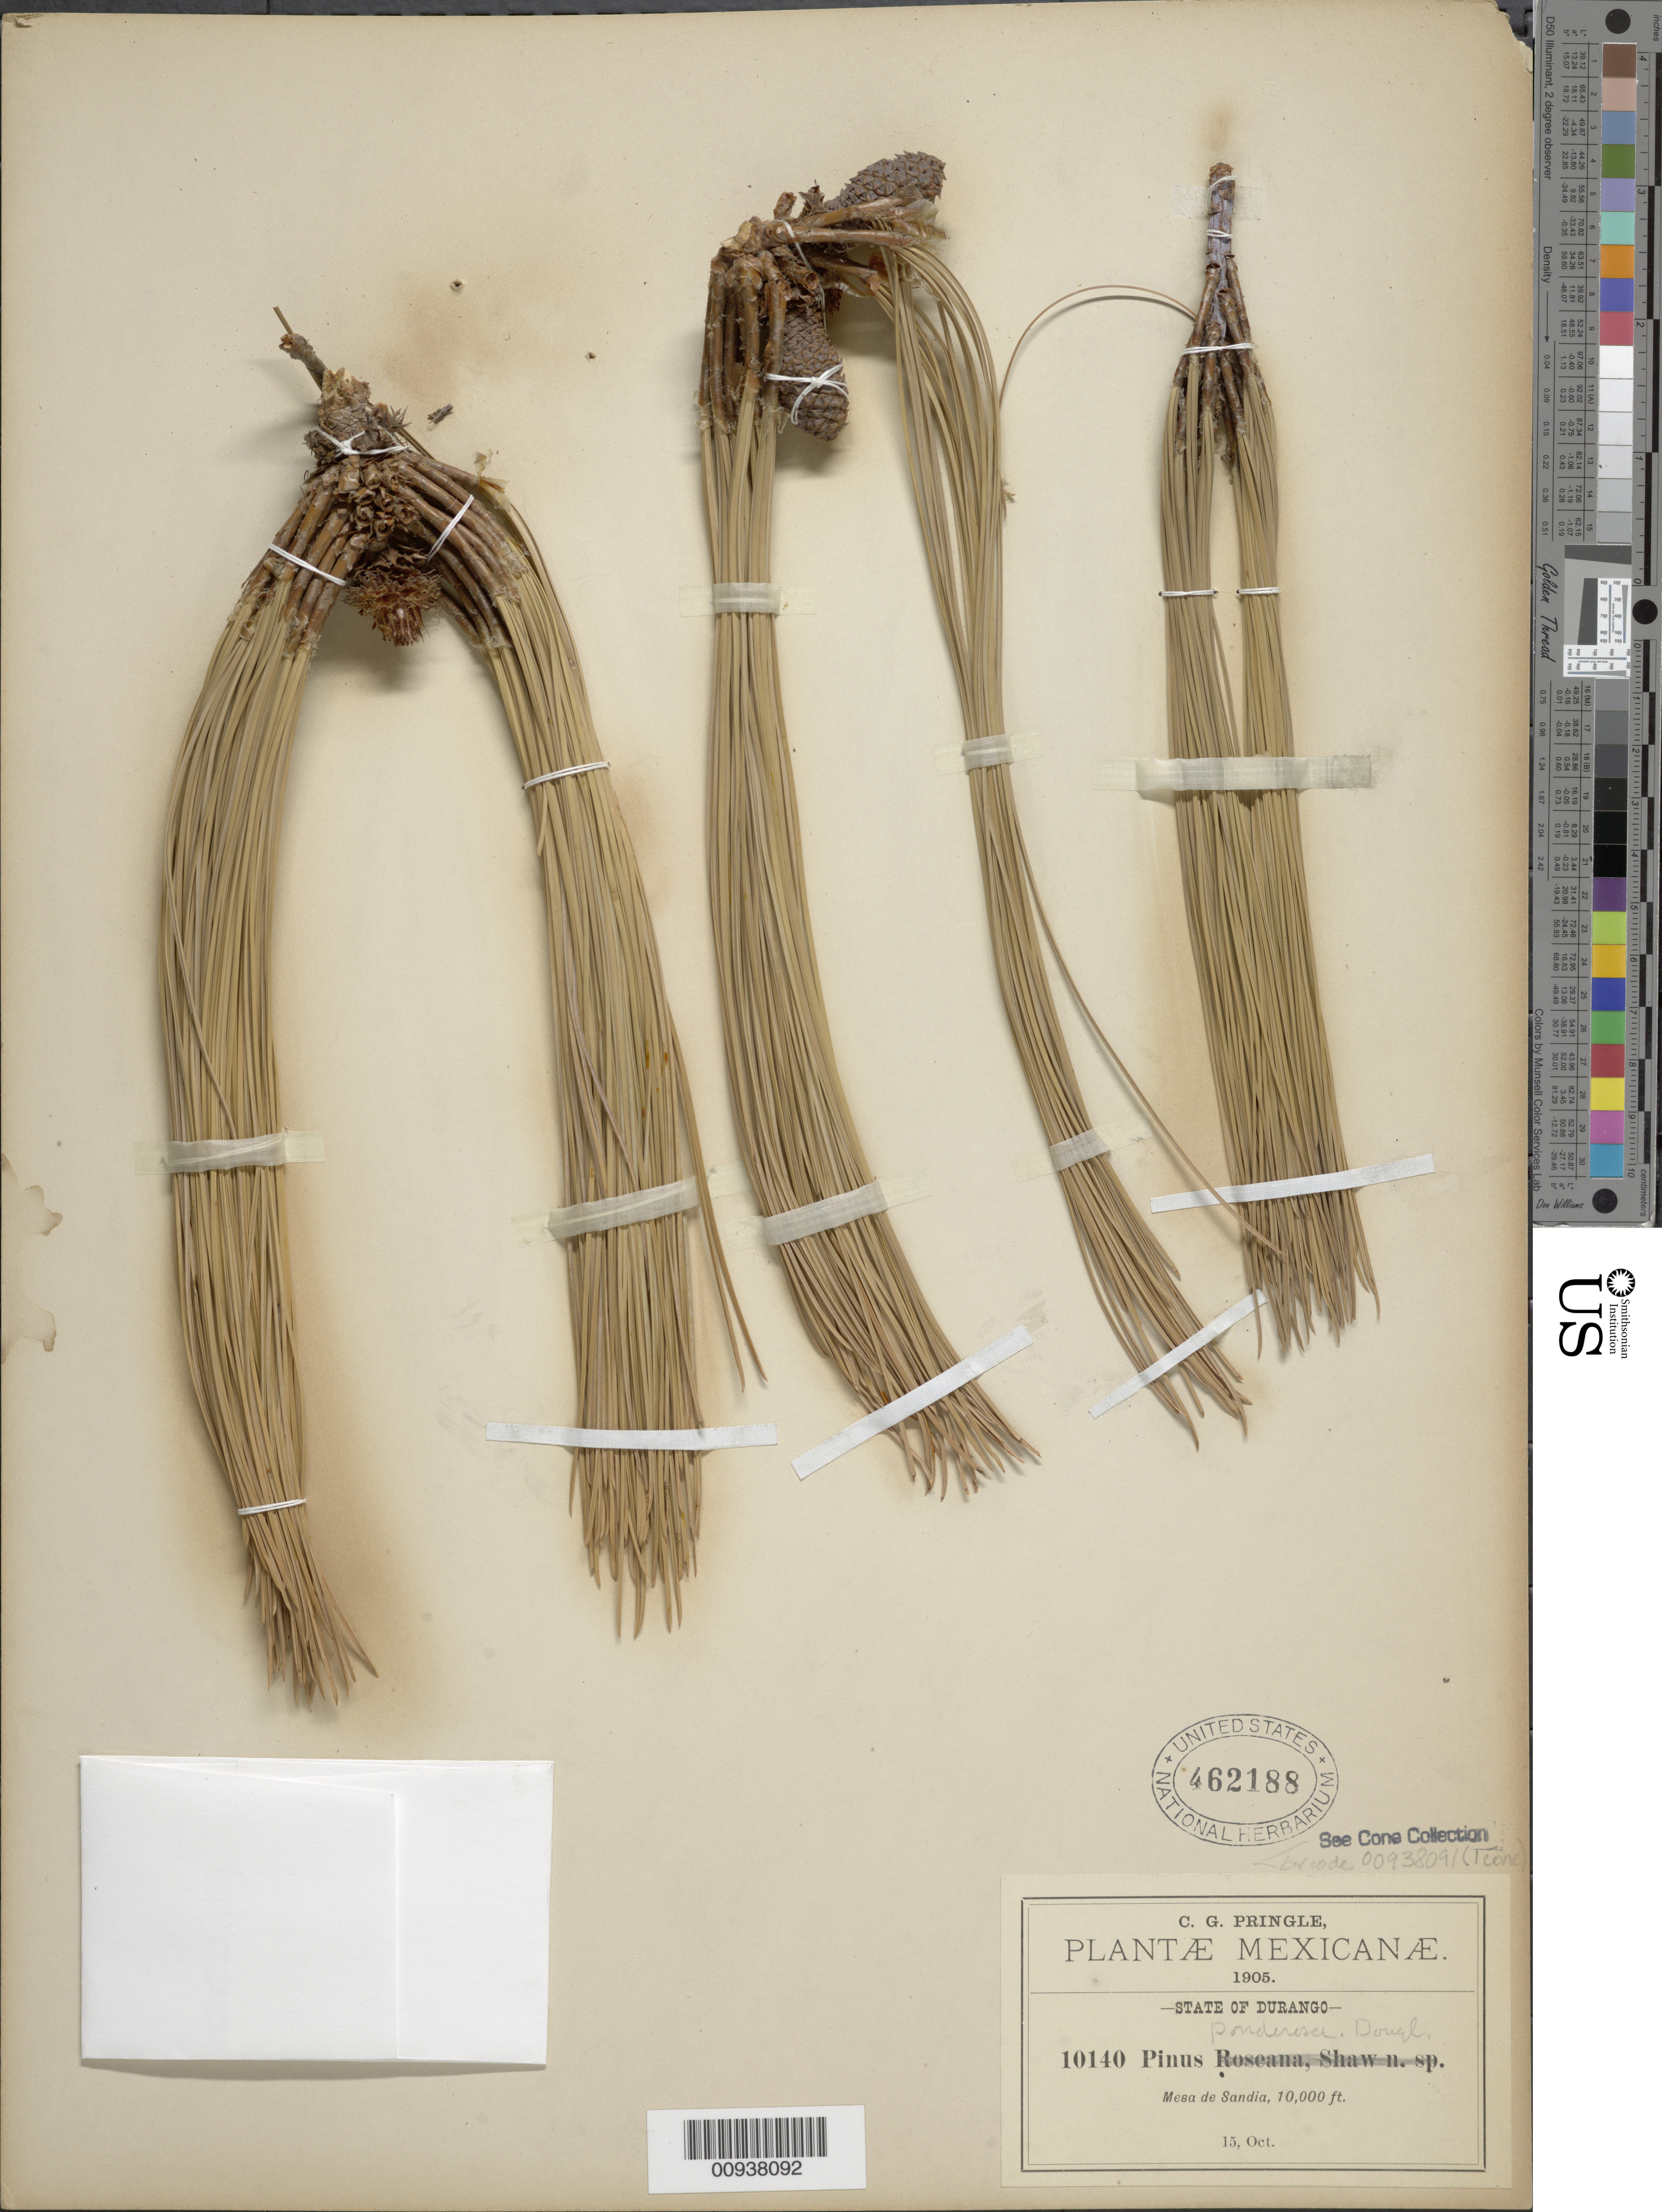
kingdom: Plantae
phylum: Tracheophyta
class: Pinopsida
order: Pinales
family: Pinaceae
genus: Pinus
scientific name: Pinus ponderosa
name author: Douglas ex C. Lawson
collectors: C. G. Pringle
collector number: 10140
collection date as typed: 15 Oct 1905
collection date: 1905-10-15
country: Mexico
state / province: Coahuila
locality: Mesa de Sandia.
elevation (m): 3048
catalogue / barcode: US 462188